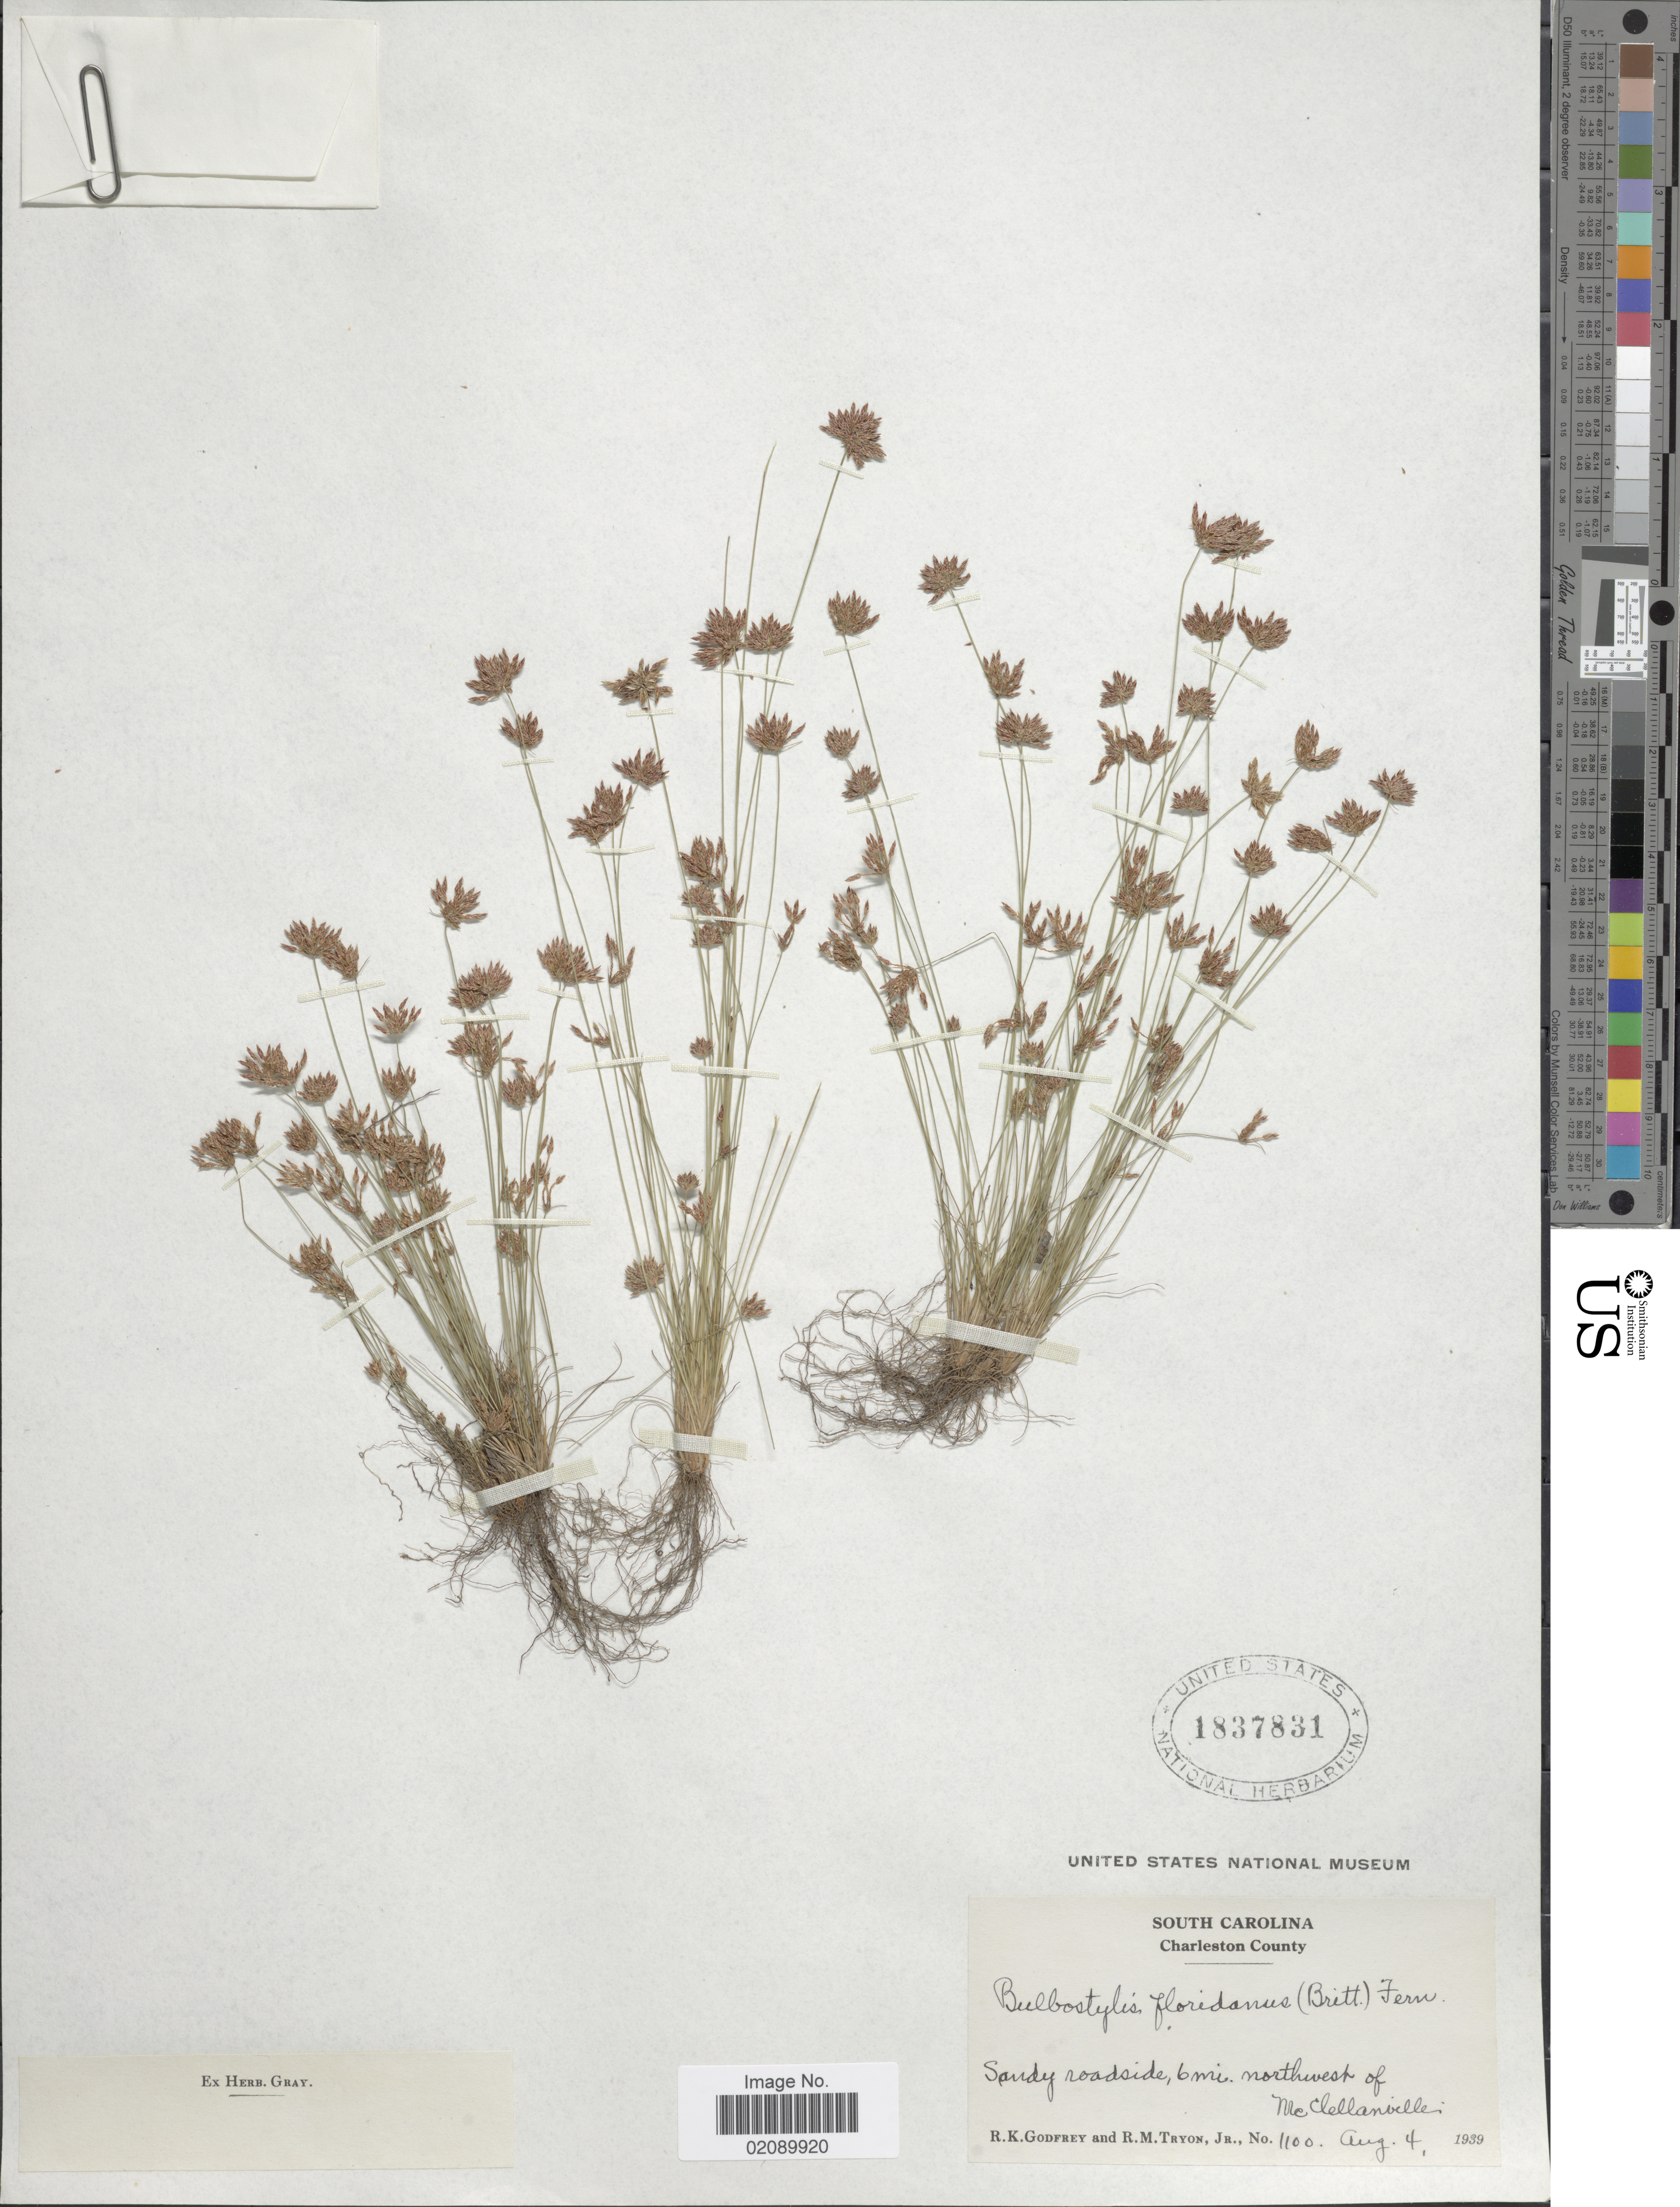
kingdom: Plantae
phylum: Tracheophyta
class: Liliopsida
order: Poales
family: Cyperaceae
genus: Bulbostylis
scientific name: Bulbostylis barbata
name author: (Rottb.) C.B. Clarke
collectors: R. K. Godfrey & R. M. Tryon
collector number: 1100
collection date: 1939-08-04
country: United States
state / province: South Carolina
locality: Charleston County. Sandy roadside, 6 mi. northwest of McClellanville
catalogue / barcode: US 1837831